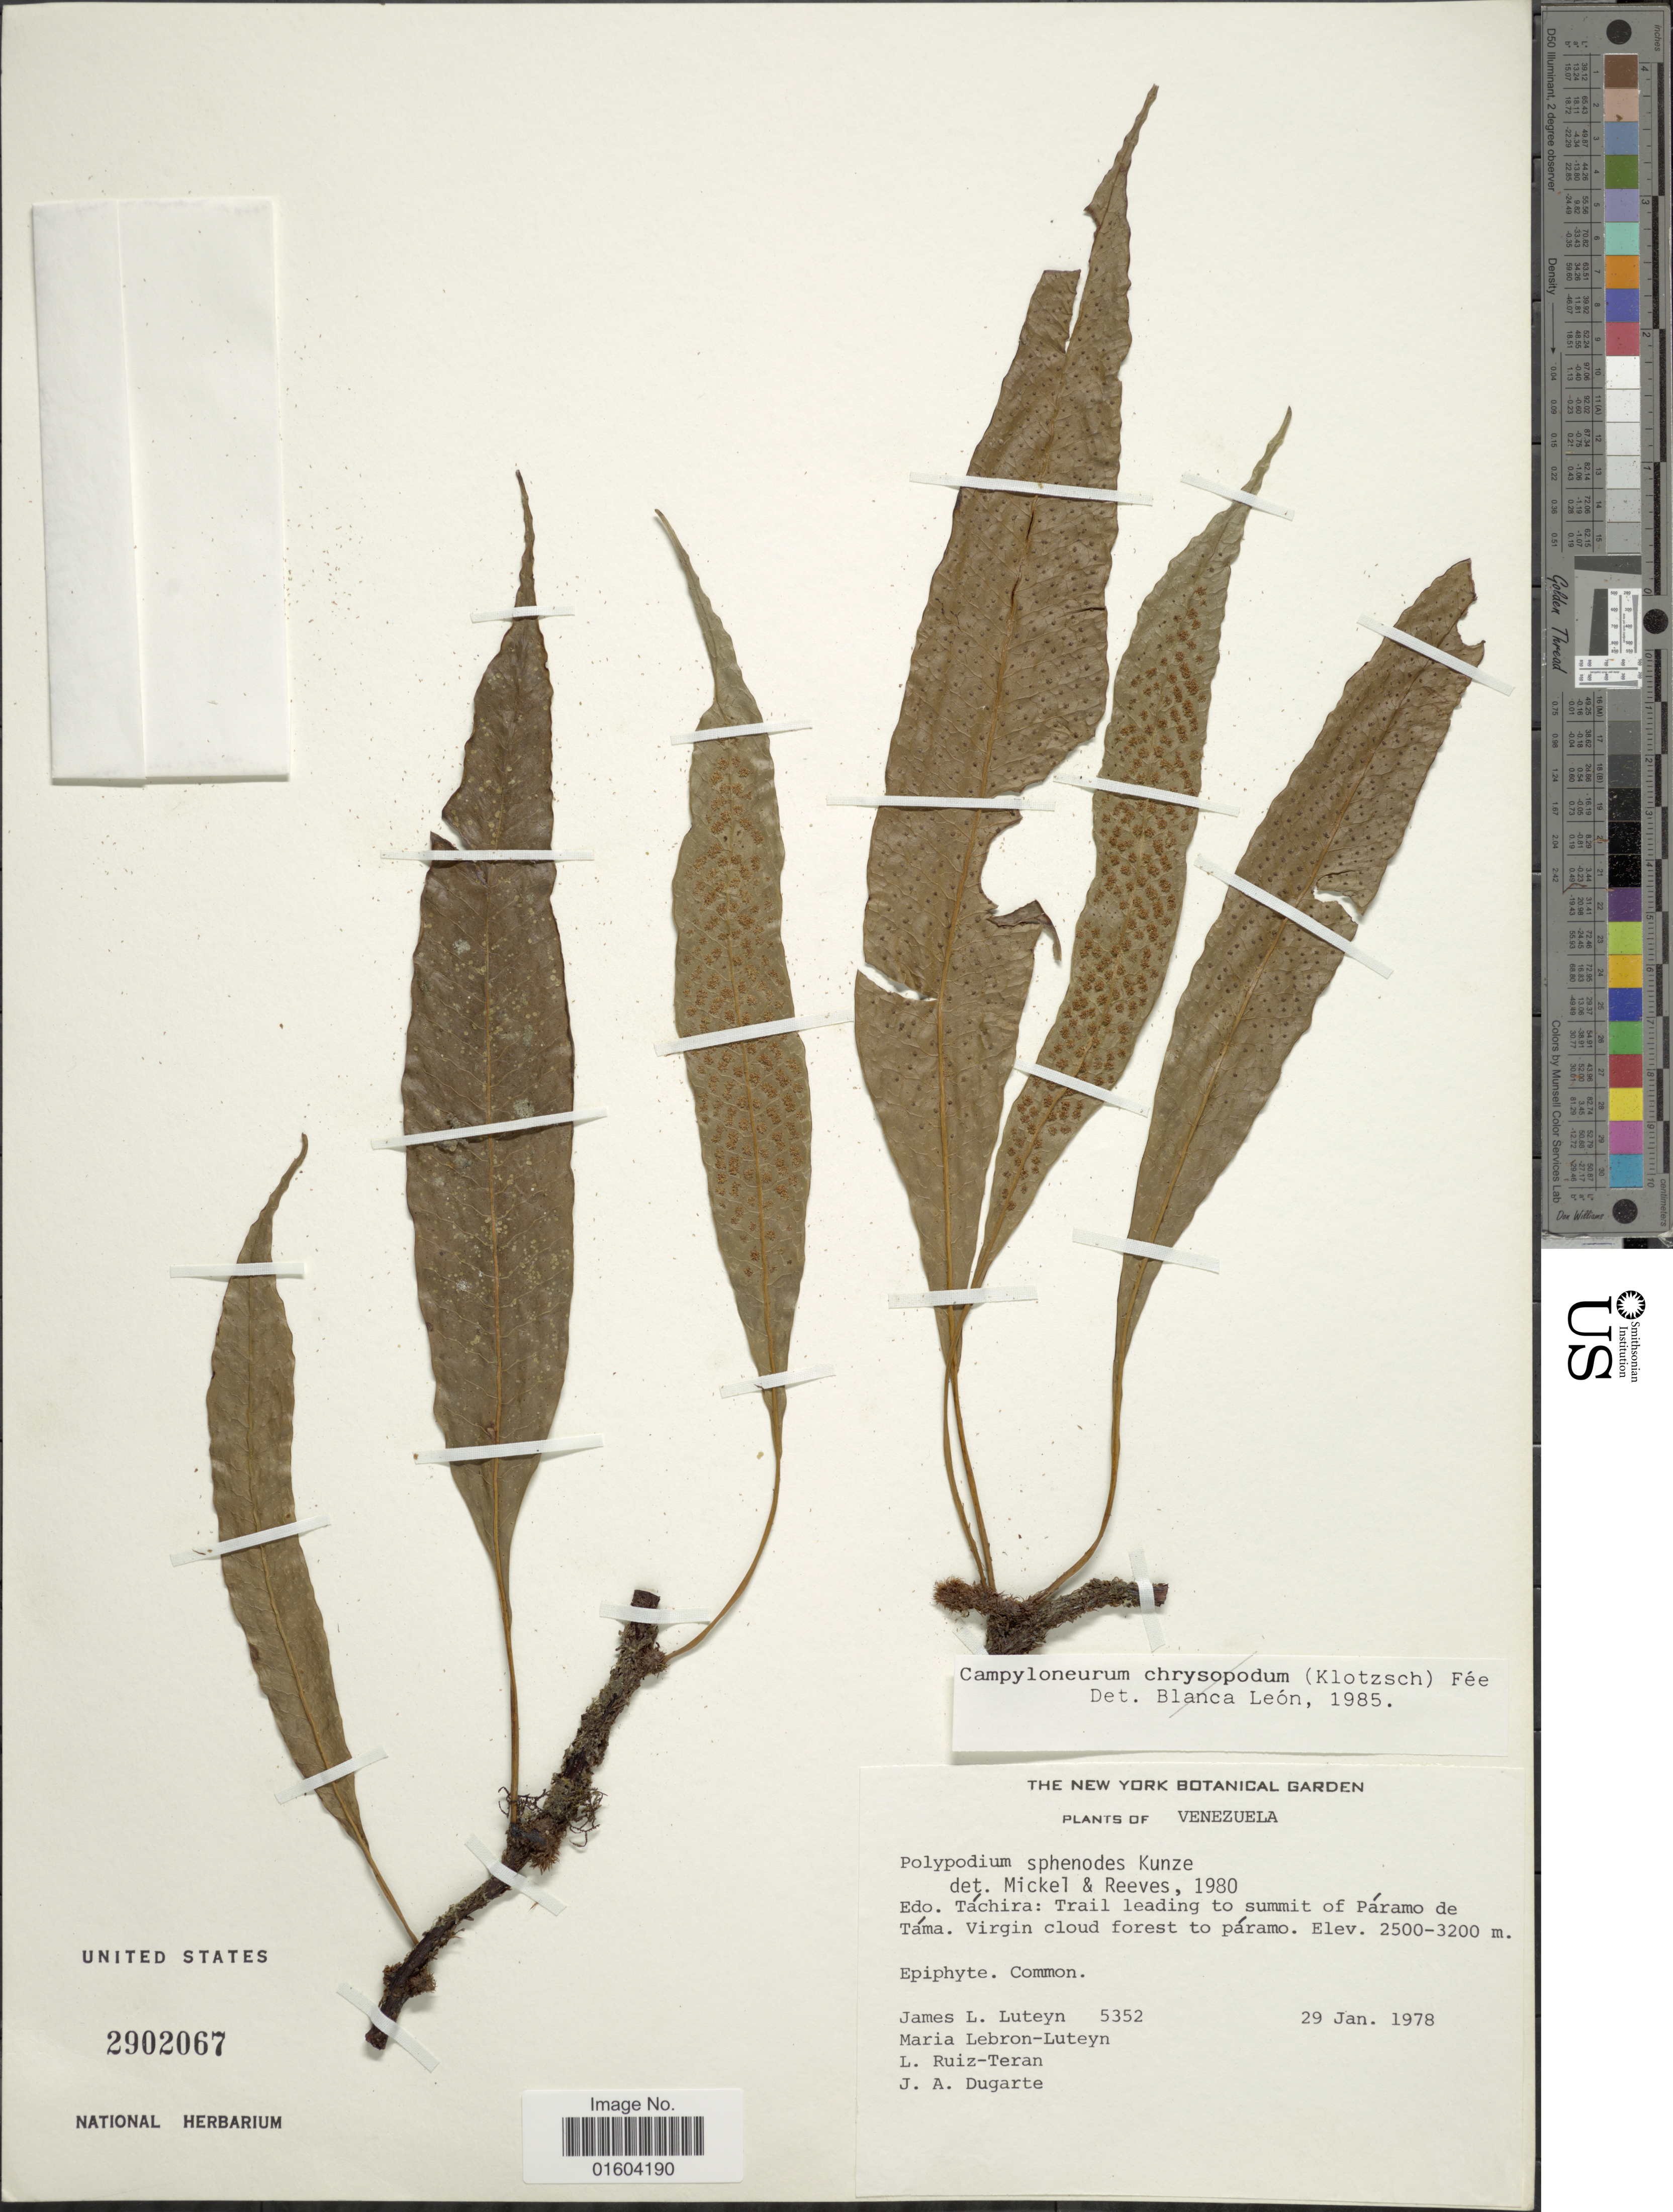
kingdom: Plantae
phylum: Tracheophyta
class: Polypodiopsida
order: Polypodiales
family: Polypodiaceae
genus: Campyloneurum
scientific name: Campyloneurum chrysopodum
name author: (Klotzsch) Fée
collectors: J. L. Luteyn, L. E. Ruíz-Terán & J. Dugarte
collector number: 5352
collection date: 1978-01-29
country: Venezuela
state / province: Tachira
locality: Edo. Tachira: Trail leading t summit of Paramo de Tama.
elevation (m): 3200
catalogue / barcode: US 2902067